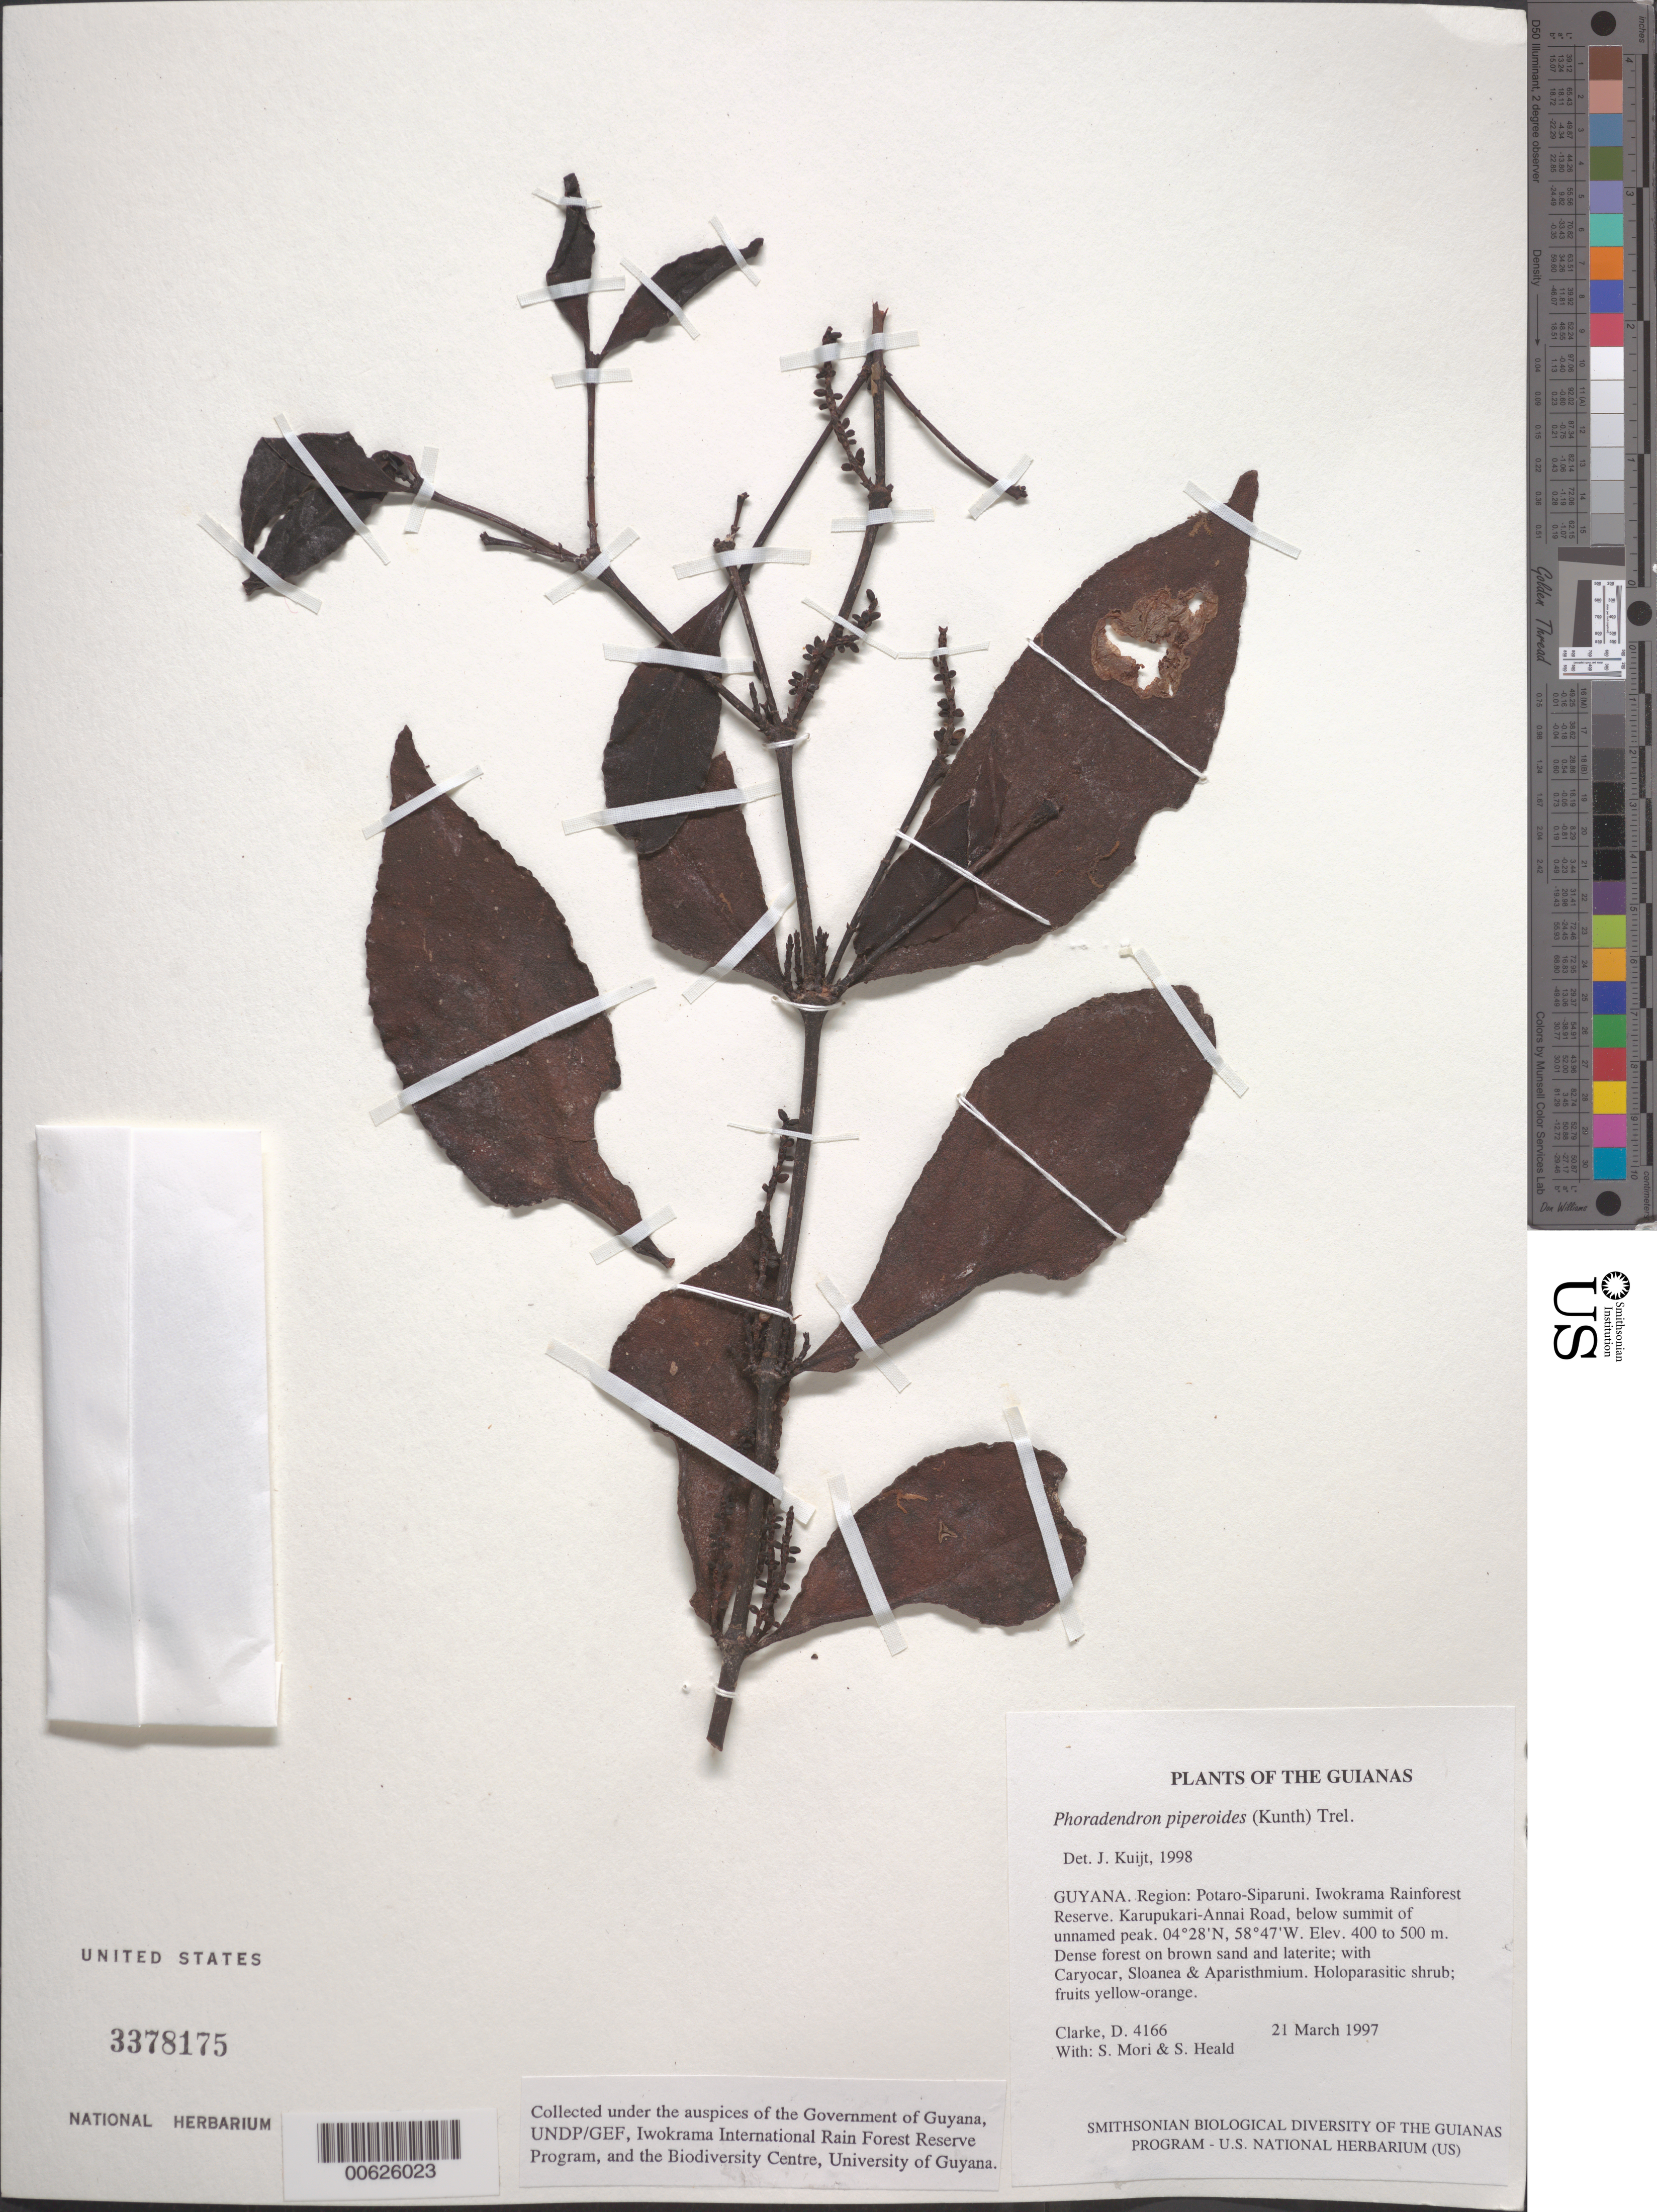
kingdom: Plantae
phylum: Tracheophyta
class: Magnoliopsida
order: Santalales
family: Viscaceae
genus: Phoradendron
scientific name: Phoradendron piperoides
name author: (Kunth) Trel.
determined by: Kuijt, Job, (CANADA)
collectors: H. D. Clarke, S. Mori & S. Heald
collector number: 4166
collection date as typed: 21 March 1997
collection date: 1997-03-21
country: Guyana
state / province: Potaro-Siparuni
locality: Iwokrama Rainforest Reserve. Karupukari-Annai Road, below summit of unnamed peak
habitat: Dense forest on brown sand and laterite; with Caryocar, Sloanea & Aparisthmium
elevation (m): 400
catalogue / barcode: US 3378175